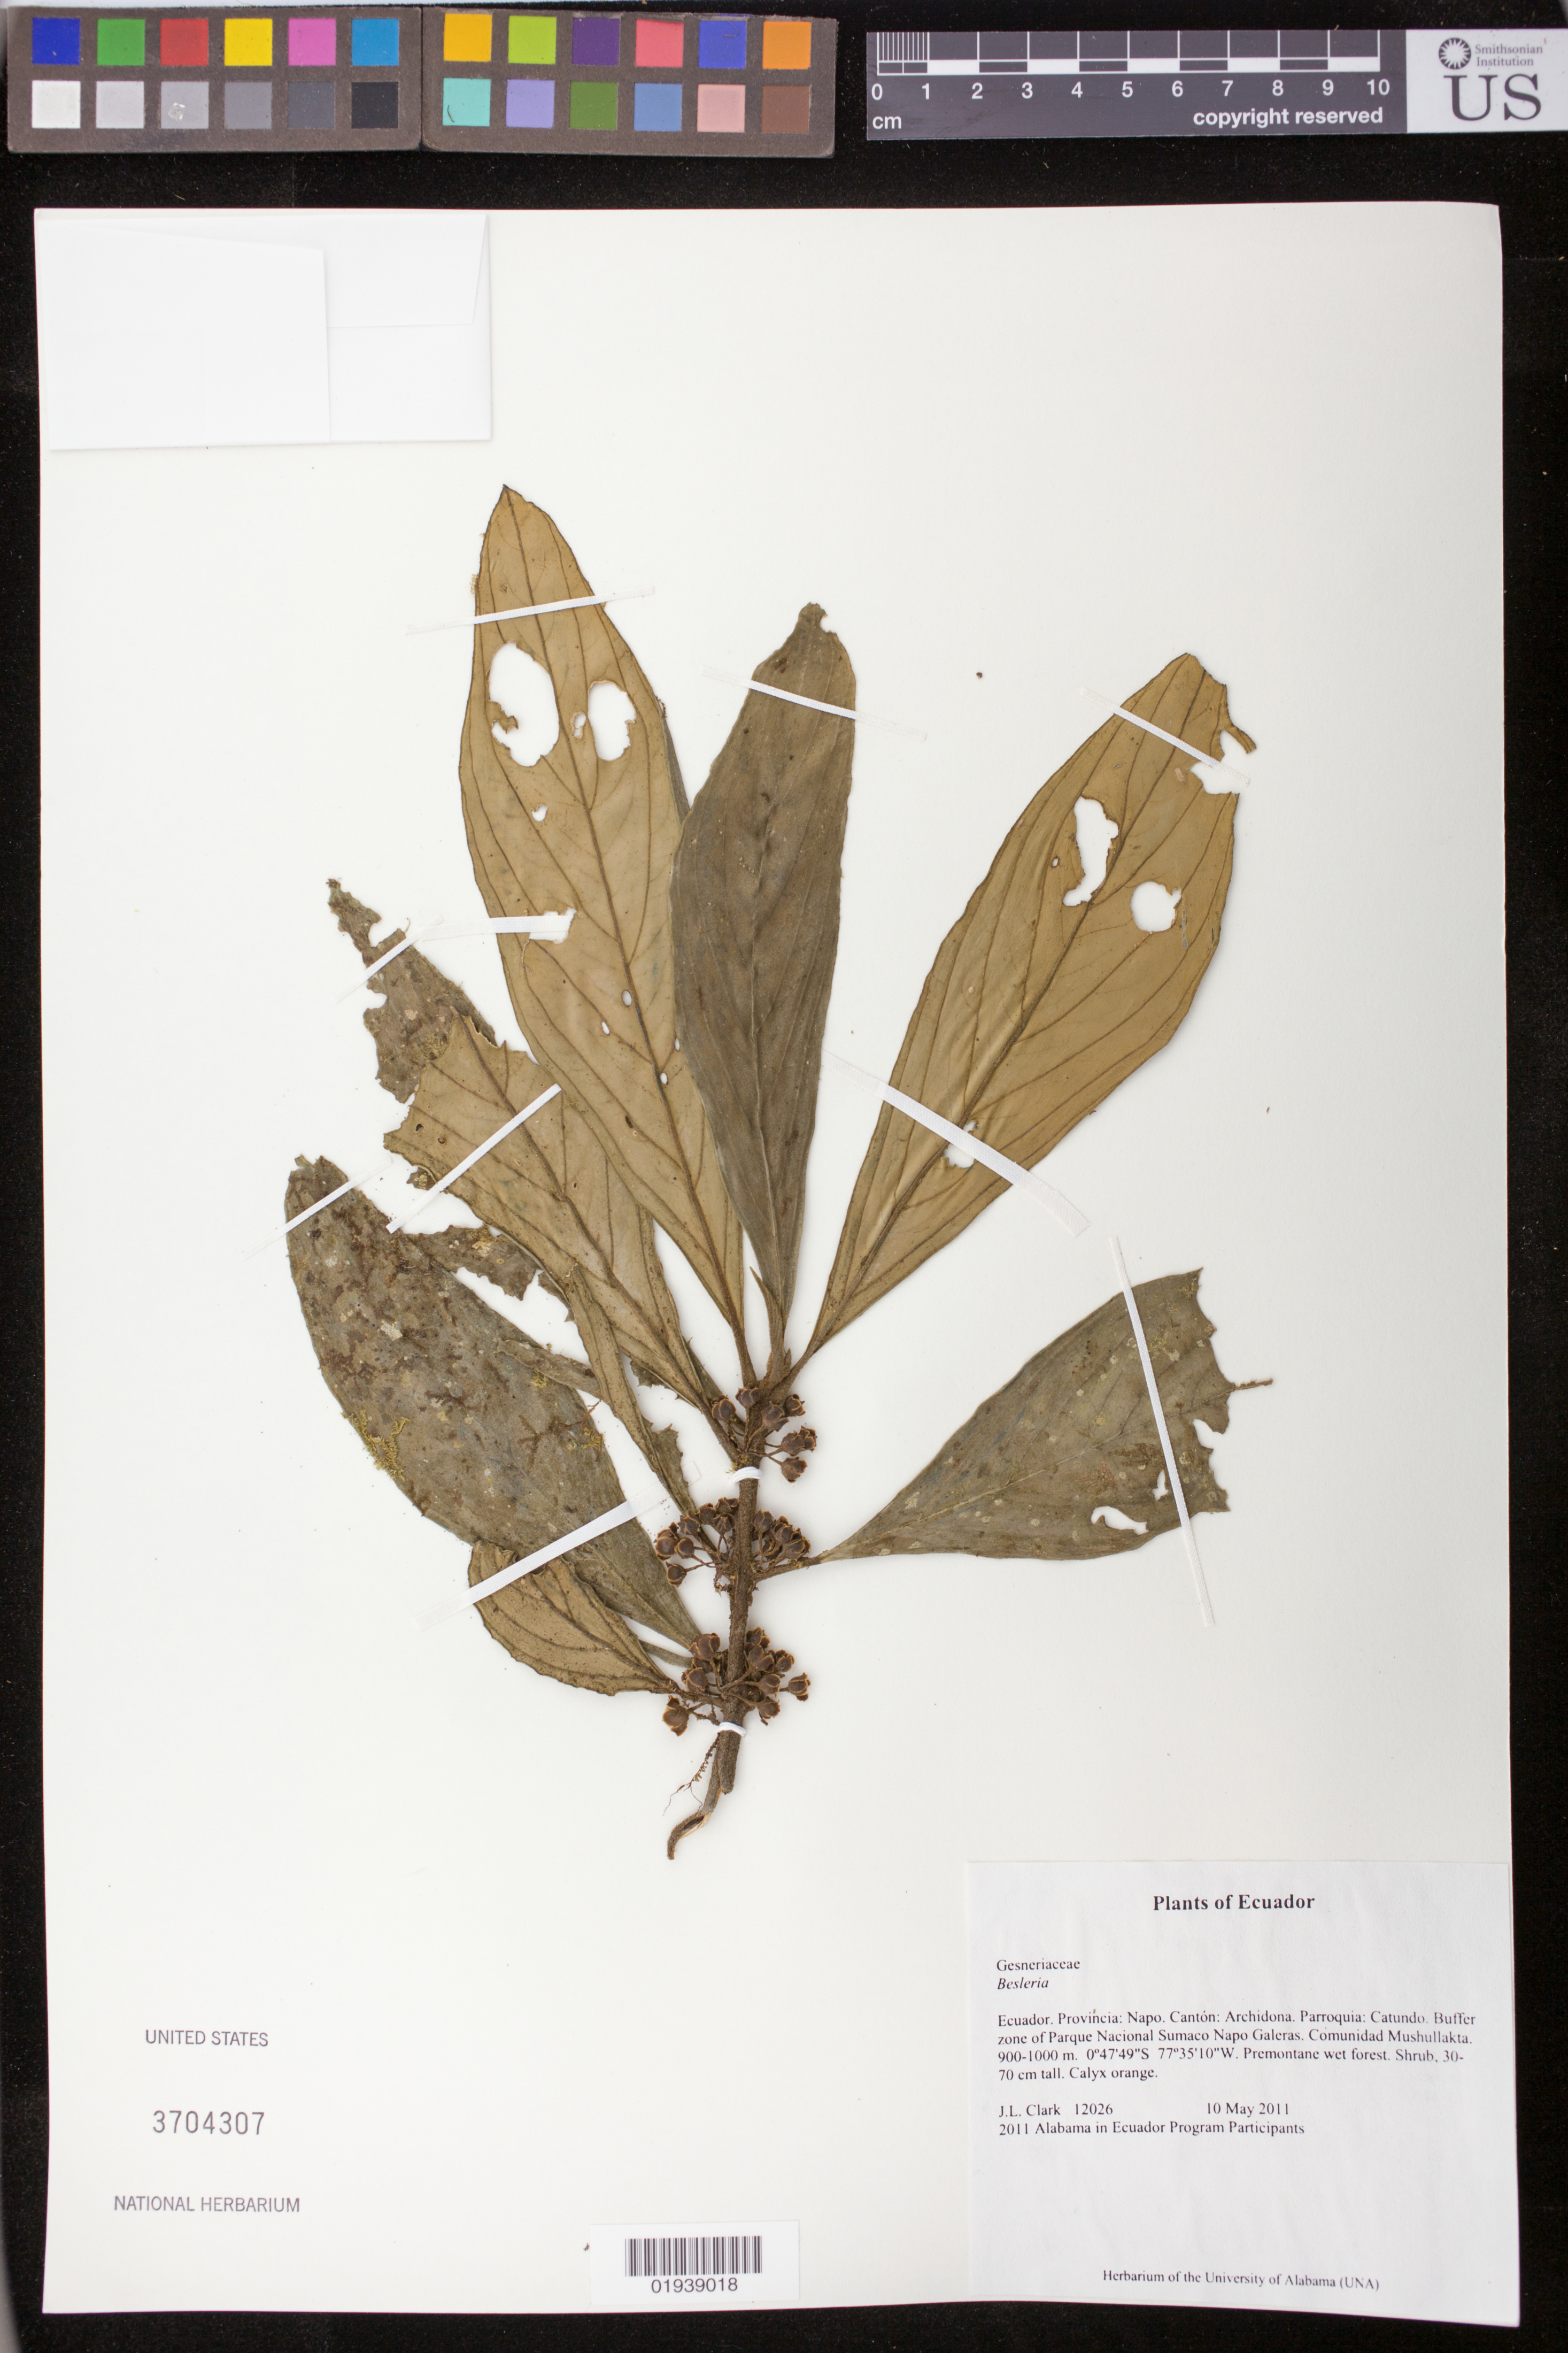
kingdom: Plantae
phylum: Tracheophyta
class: Magnoliopsida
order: Lamiales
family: Gesneriaceae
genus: Besleria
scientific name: Besleria sp.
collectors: J. L. Clark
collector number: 12026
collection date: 2011-05-10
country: Ecuador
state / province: Napo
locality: Canton Archidona, Parroquia Catundo, Buffer zone of Parque National Sumaco Napo Galeras. Communidad Mushullakta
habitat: Premontane wet forest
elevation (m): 900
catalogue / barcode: US 3704307